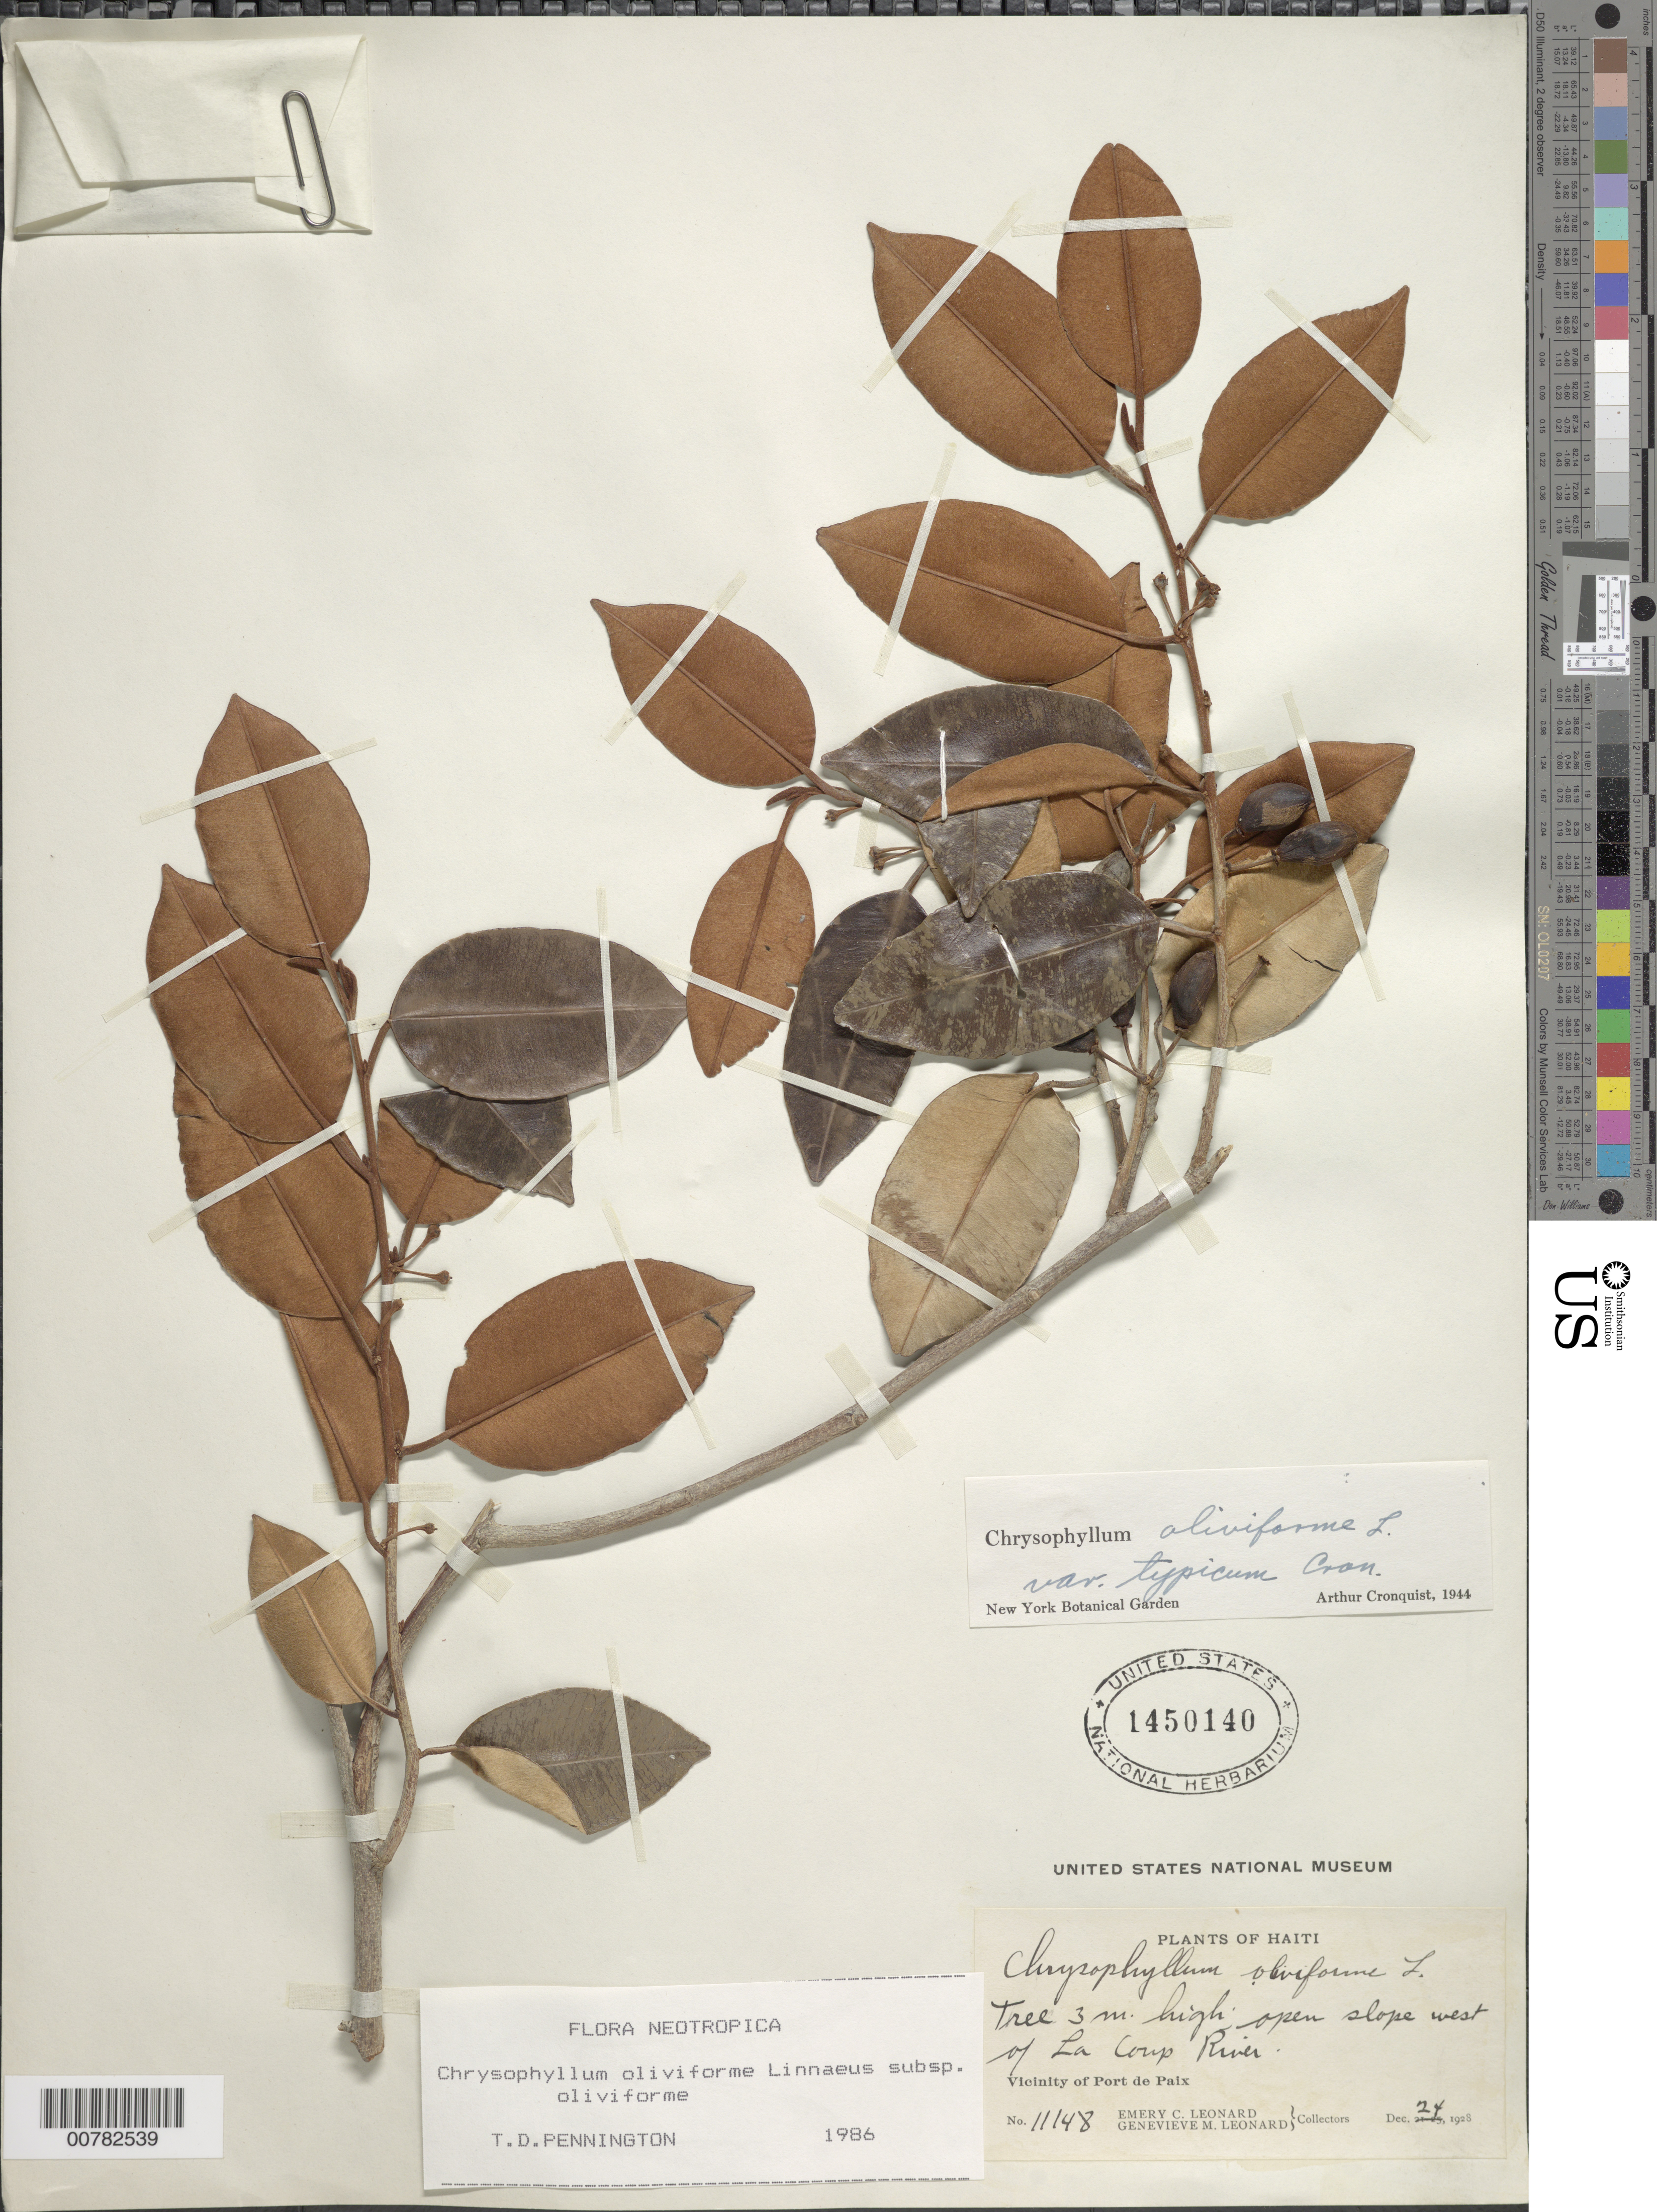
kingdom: Plantae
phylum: Tracheophyta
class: Magnoliopsida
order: Ericales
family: Sapotaceae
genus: Chrysophyllum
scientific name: Chrysophyllum oliviforme subsp. oliviforme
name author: L.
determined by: Pennington, T. D., (K)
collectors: E. C. Leonard & G. M. Leonard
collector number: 11148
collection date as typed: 24 Dec 1928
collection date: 1928-12-24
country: Haiti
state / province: Nord-Ouest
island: Hispaniola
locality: Vicinity of Port de Paix, west of La Camp River.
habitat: Open slope.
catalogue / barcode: US 1450140